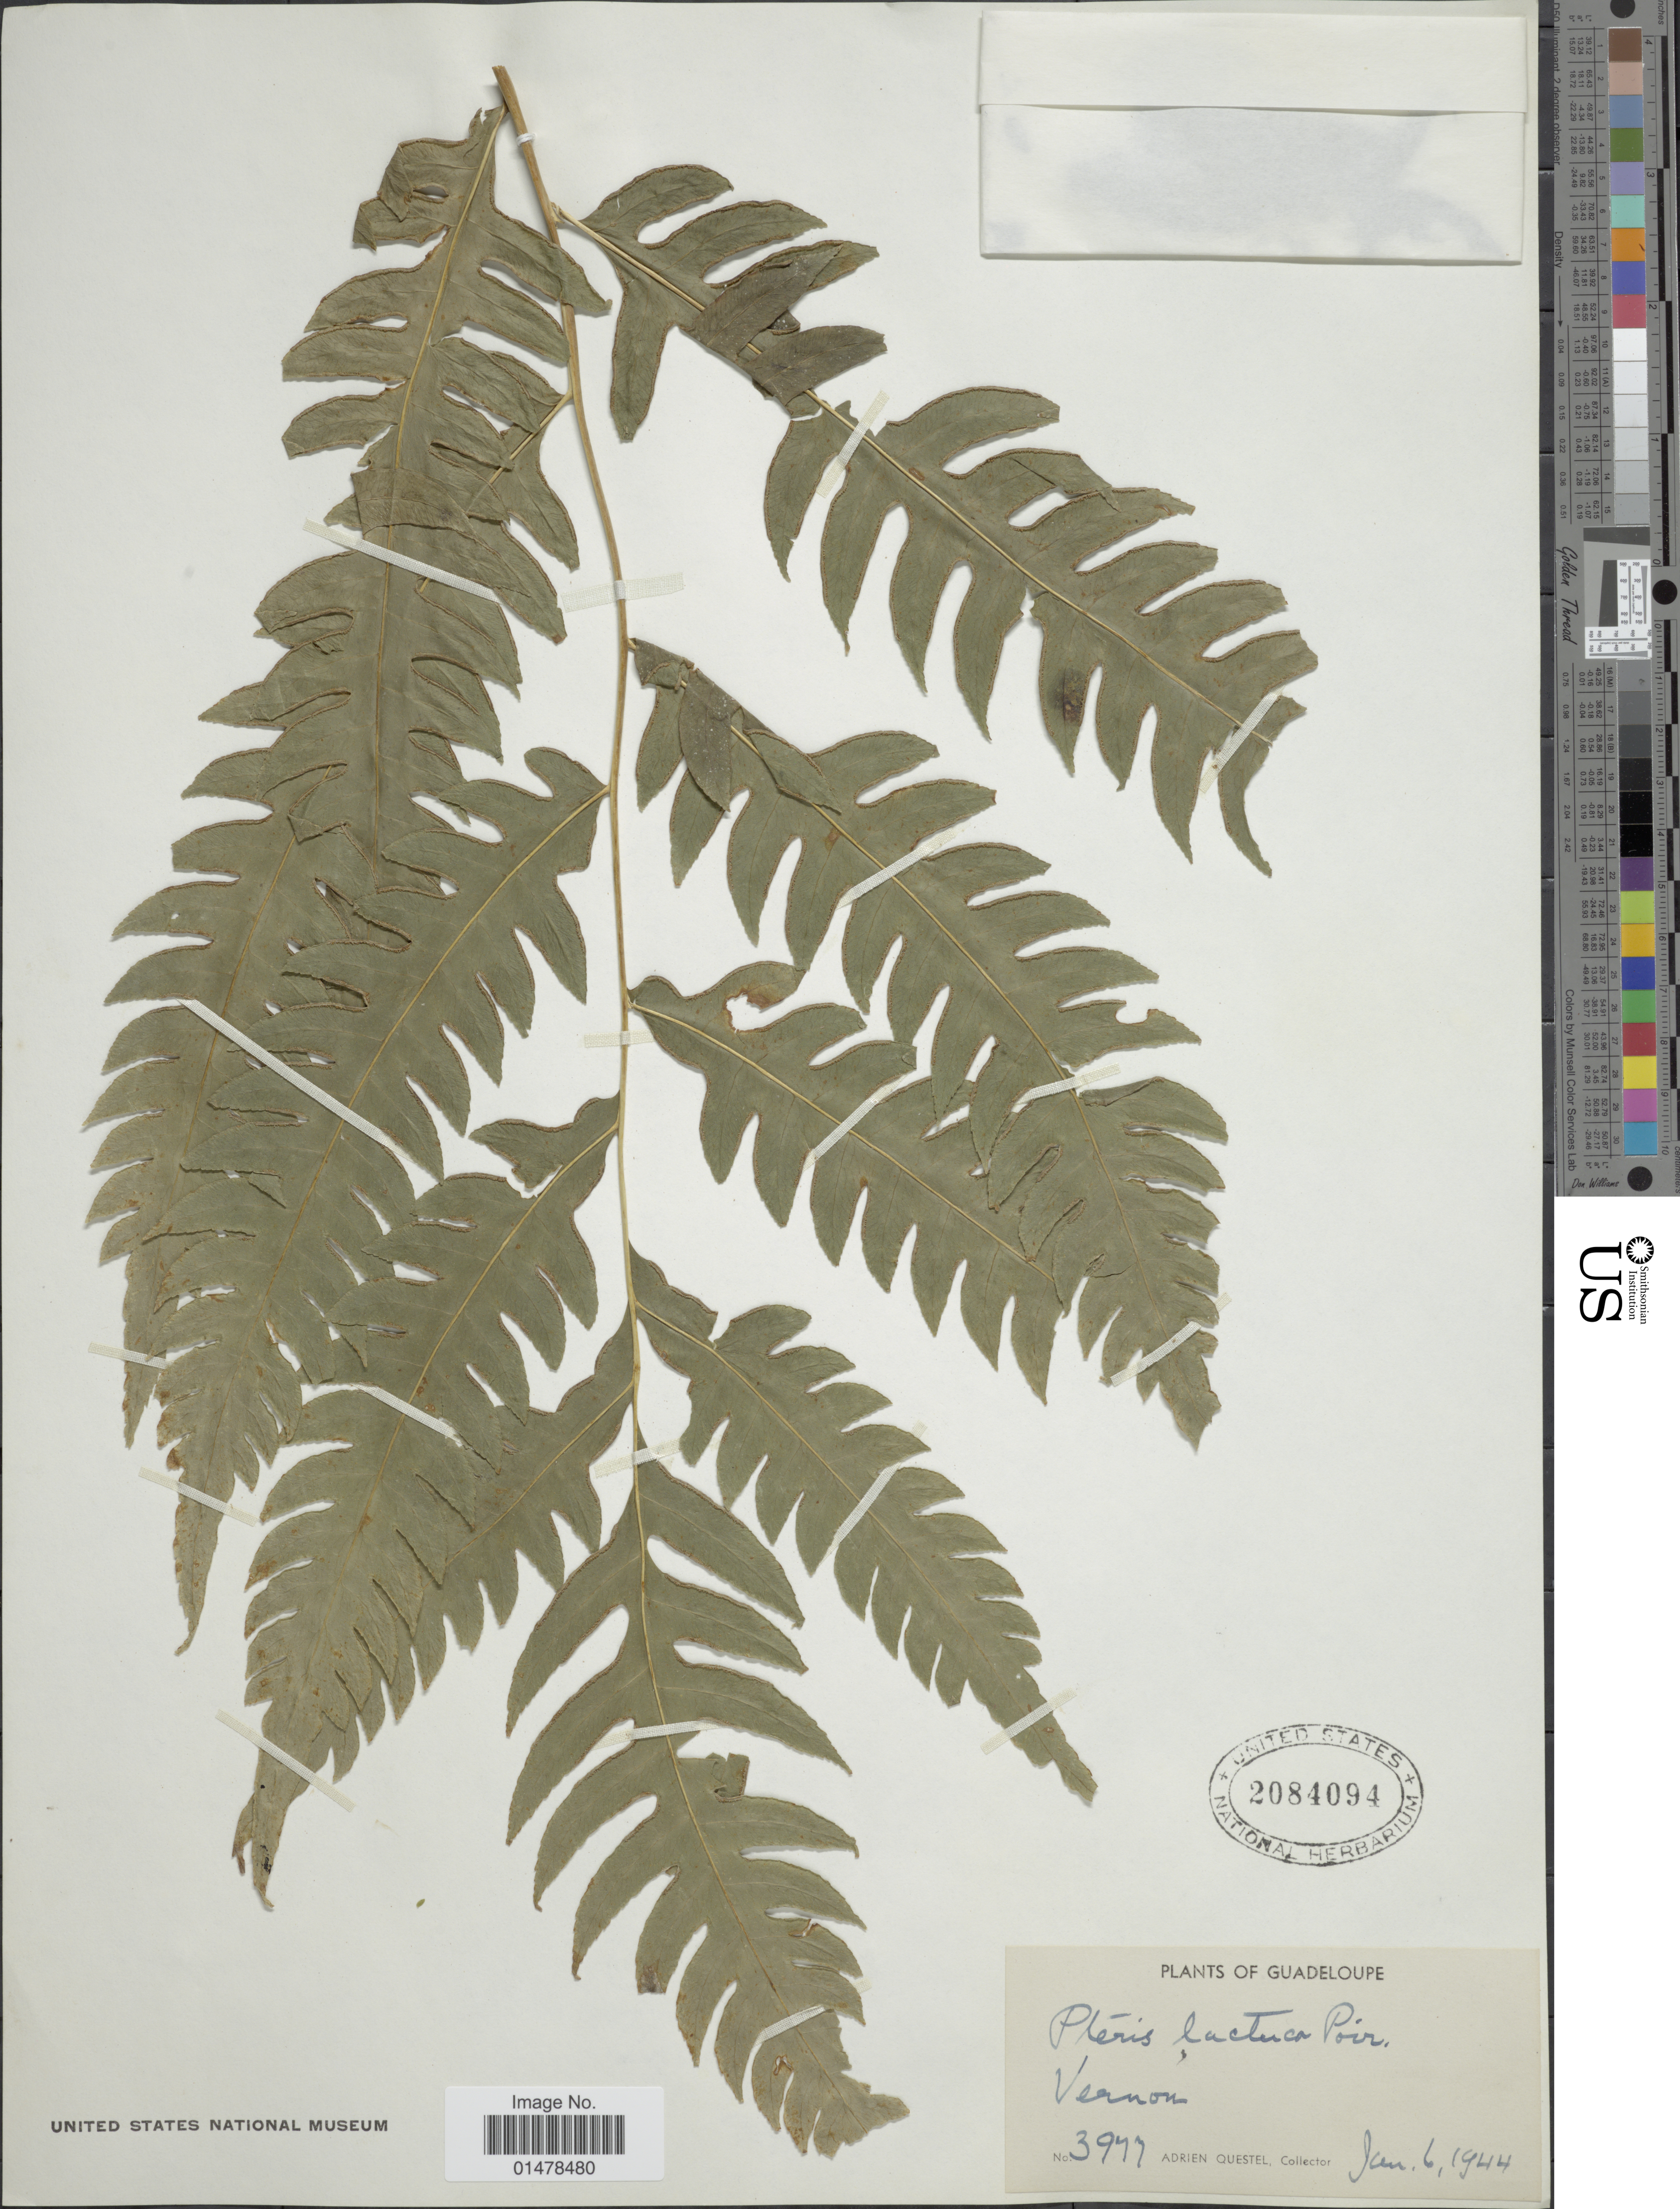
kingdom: Plantae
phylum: Tracheophyta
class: Polypodiopsida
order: Polypodiales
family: Pteridaceae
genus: Pteris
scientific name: Pteris arborea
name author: L.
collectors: A. Questel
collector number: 3977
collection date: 1944-01-06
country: Guadeloupe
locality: Vernon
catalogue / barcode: US 2084094